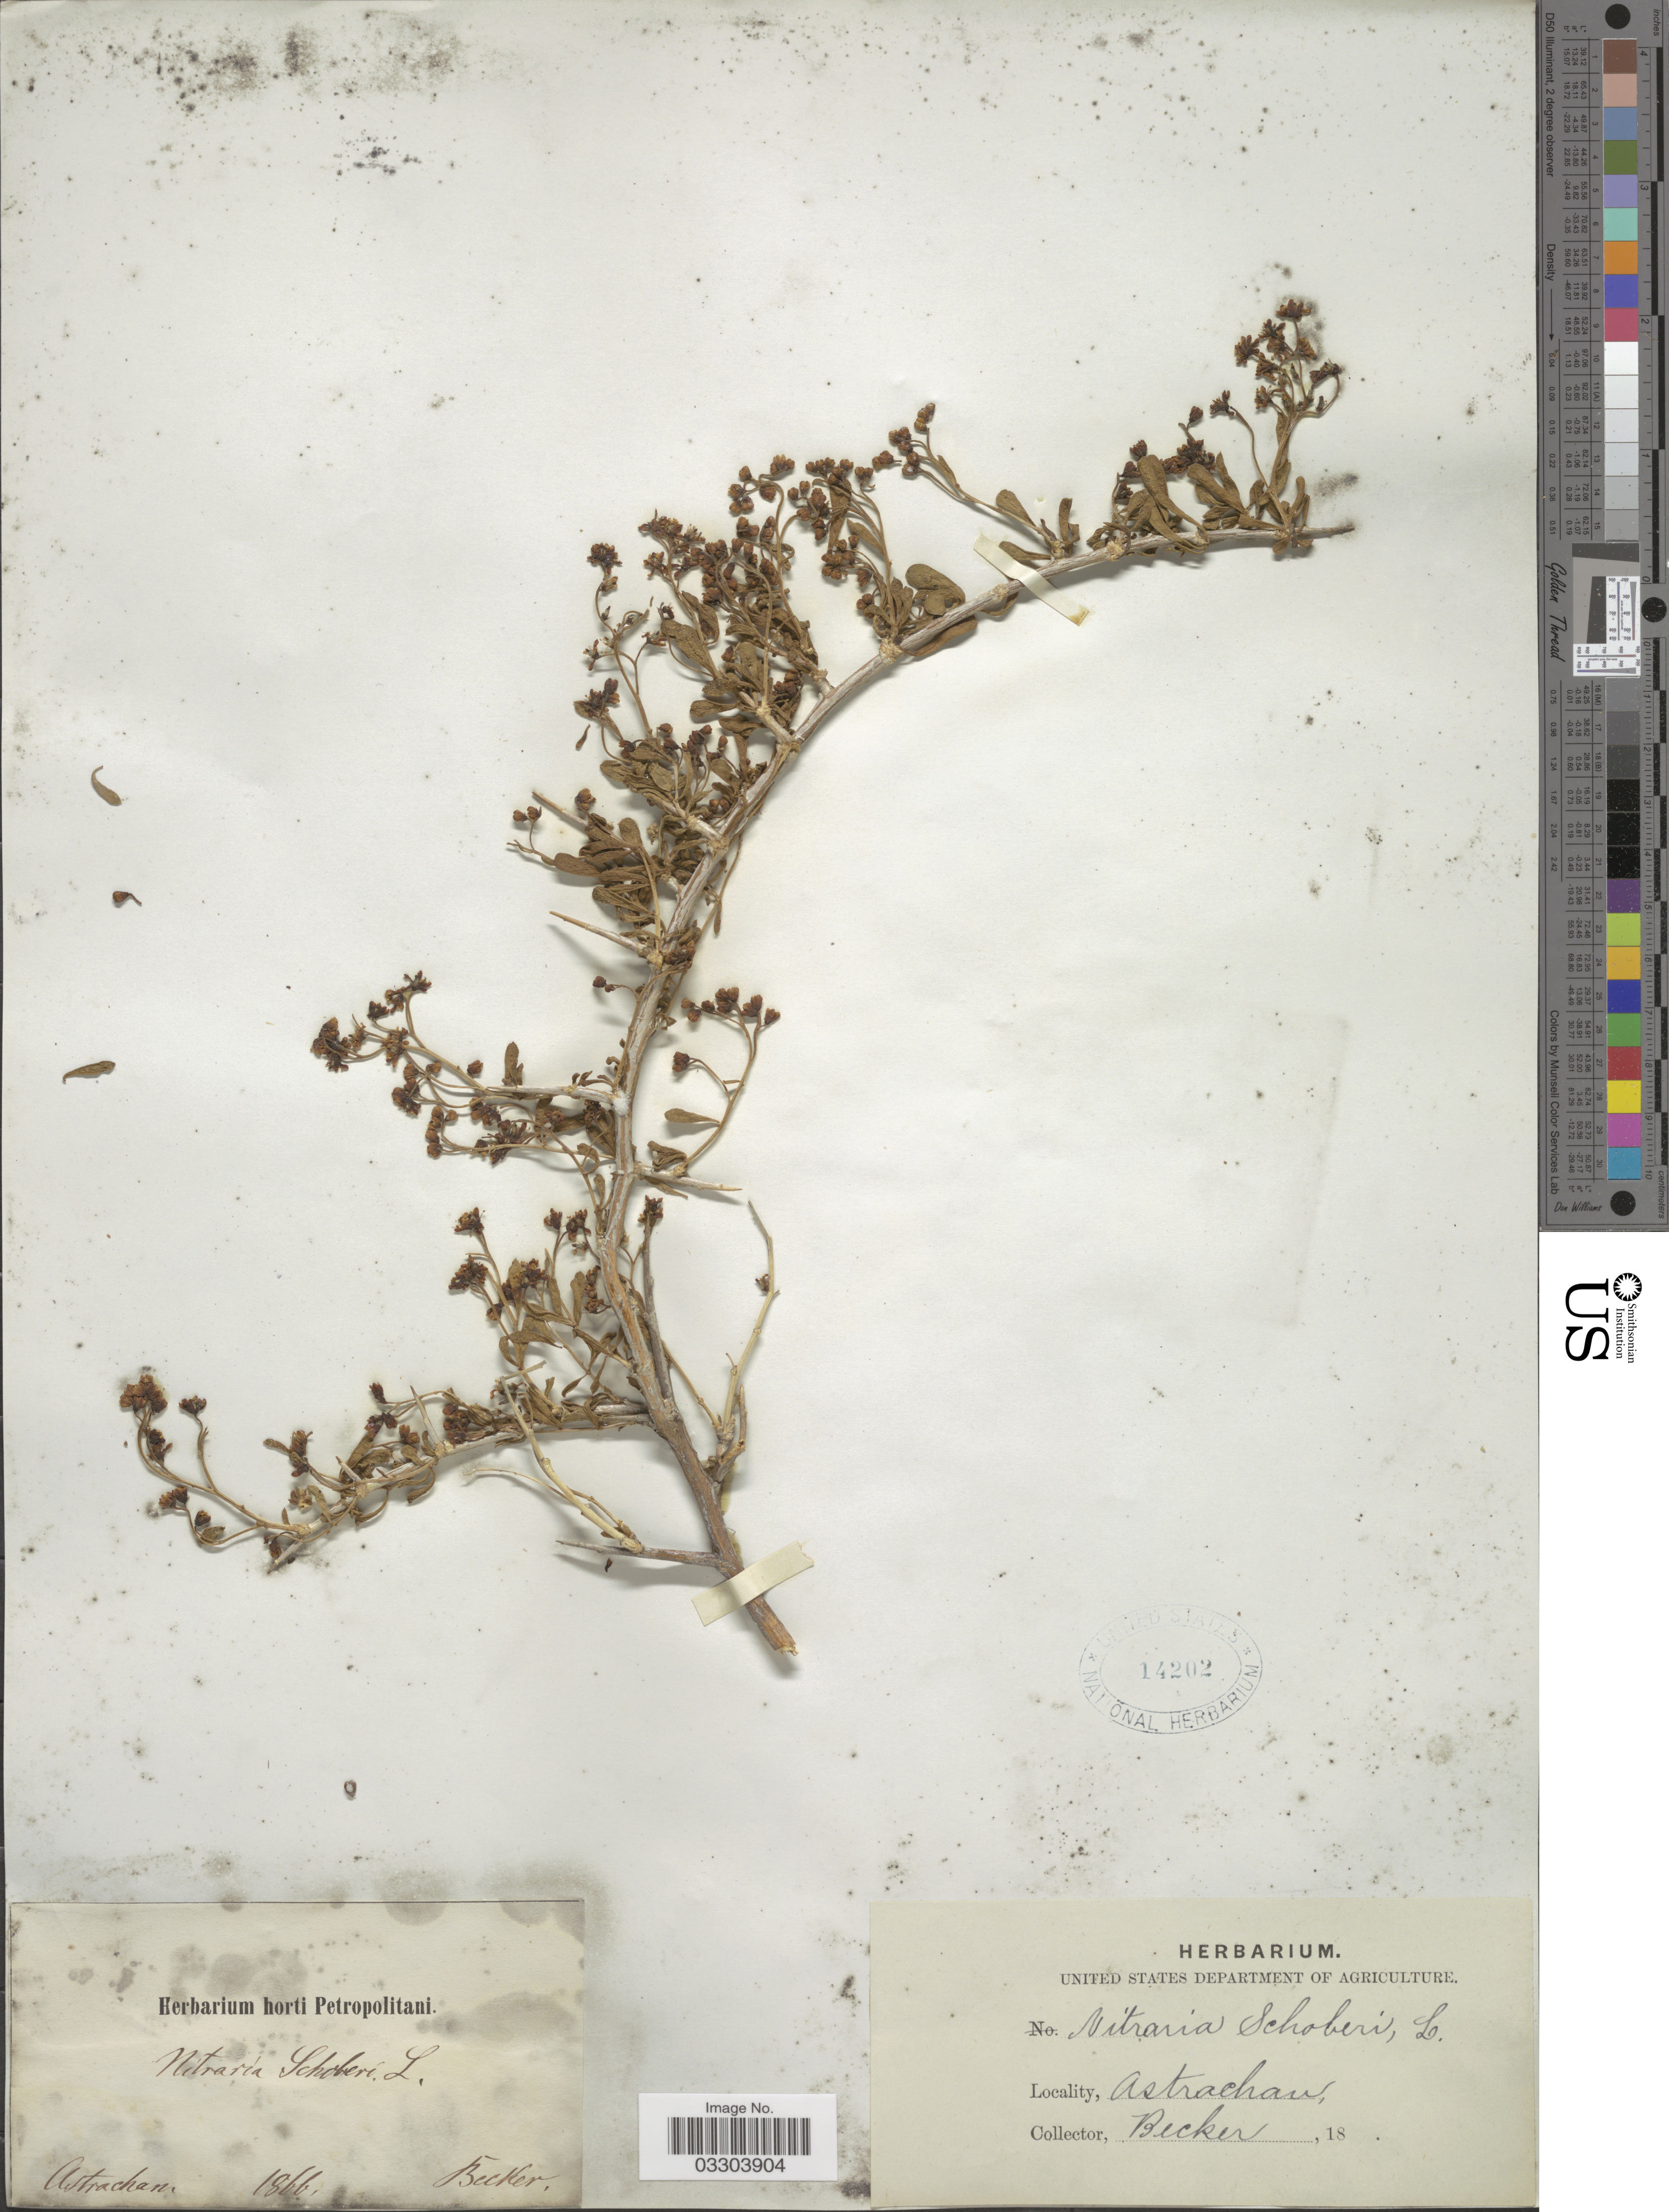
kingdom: Plantae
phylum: Tracheophyta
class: Magnoliopsida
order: Sapindales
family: Nitrariaceae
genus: Nitraria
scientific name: Nitraria schoberi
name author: L.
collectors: -. Becker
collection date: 1866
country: Russian Federation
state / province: Astrakhan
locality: Astrachan.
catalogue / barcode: US 14202